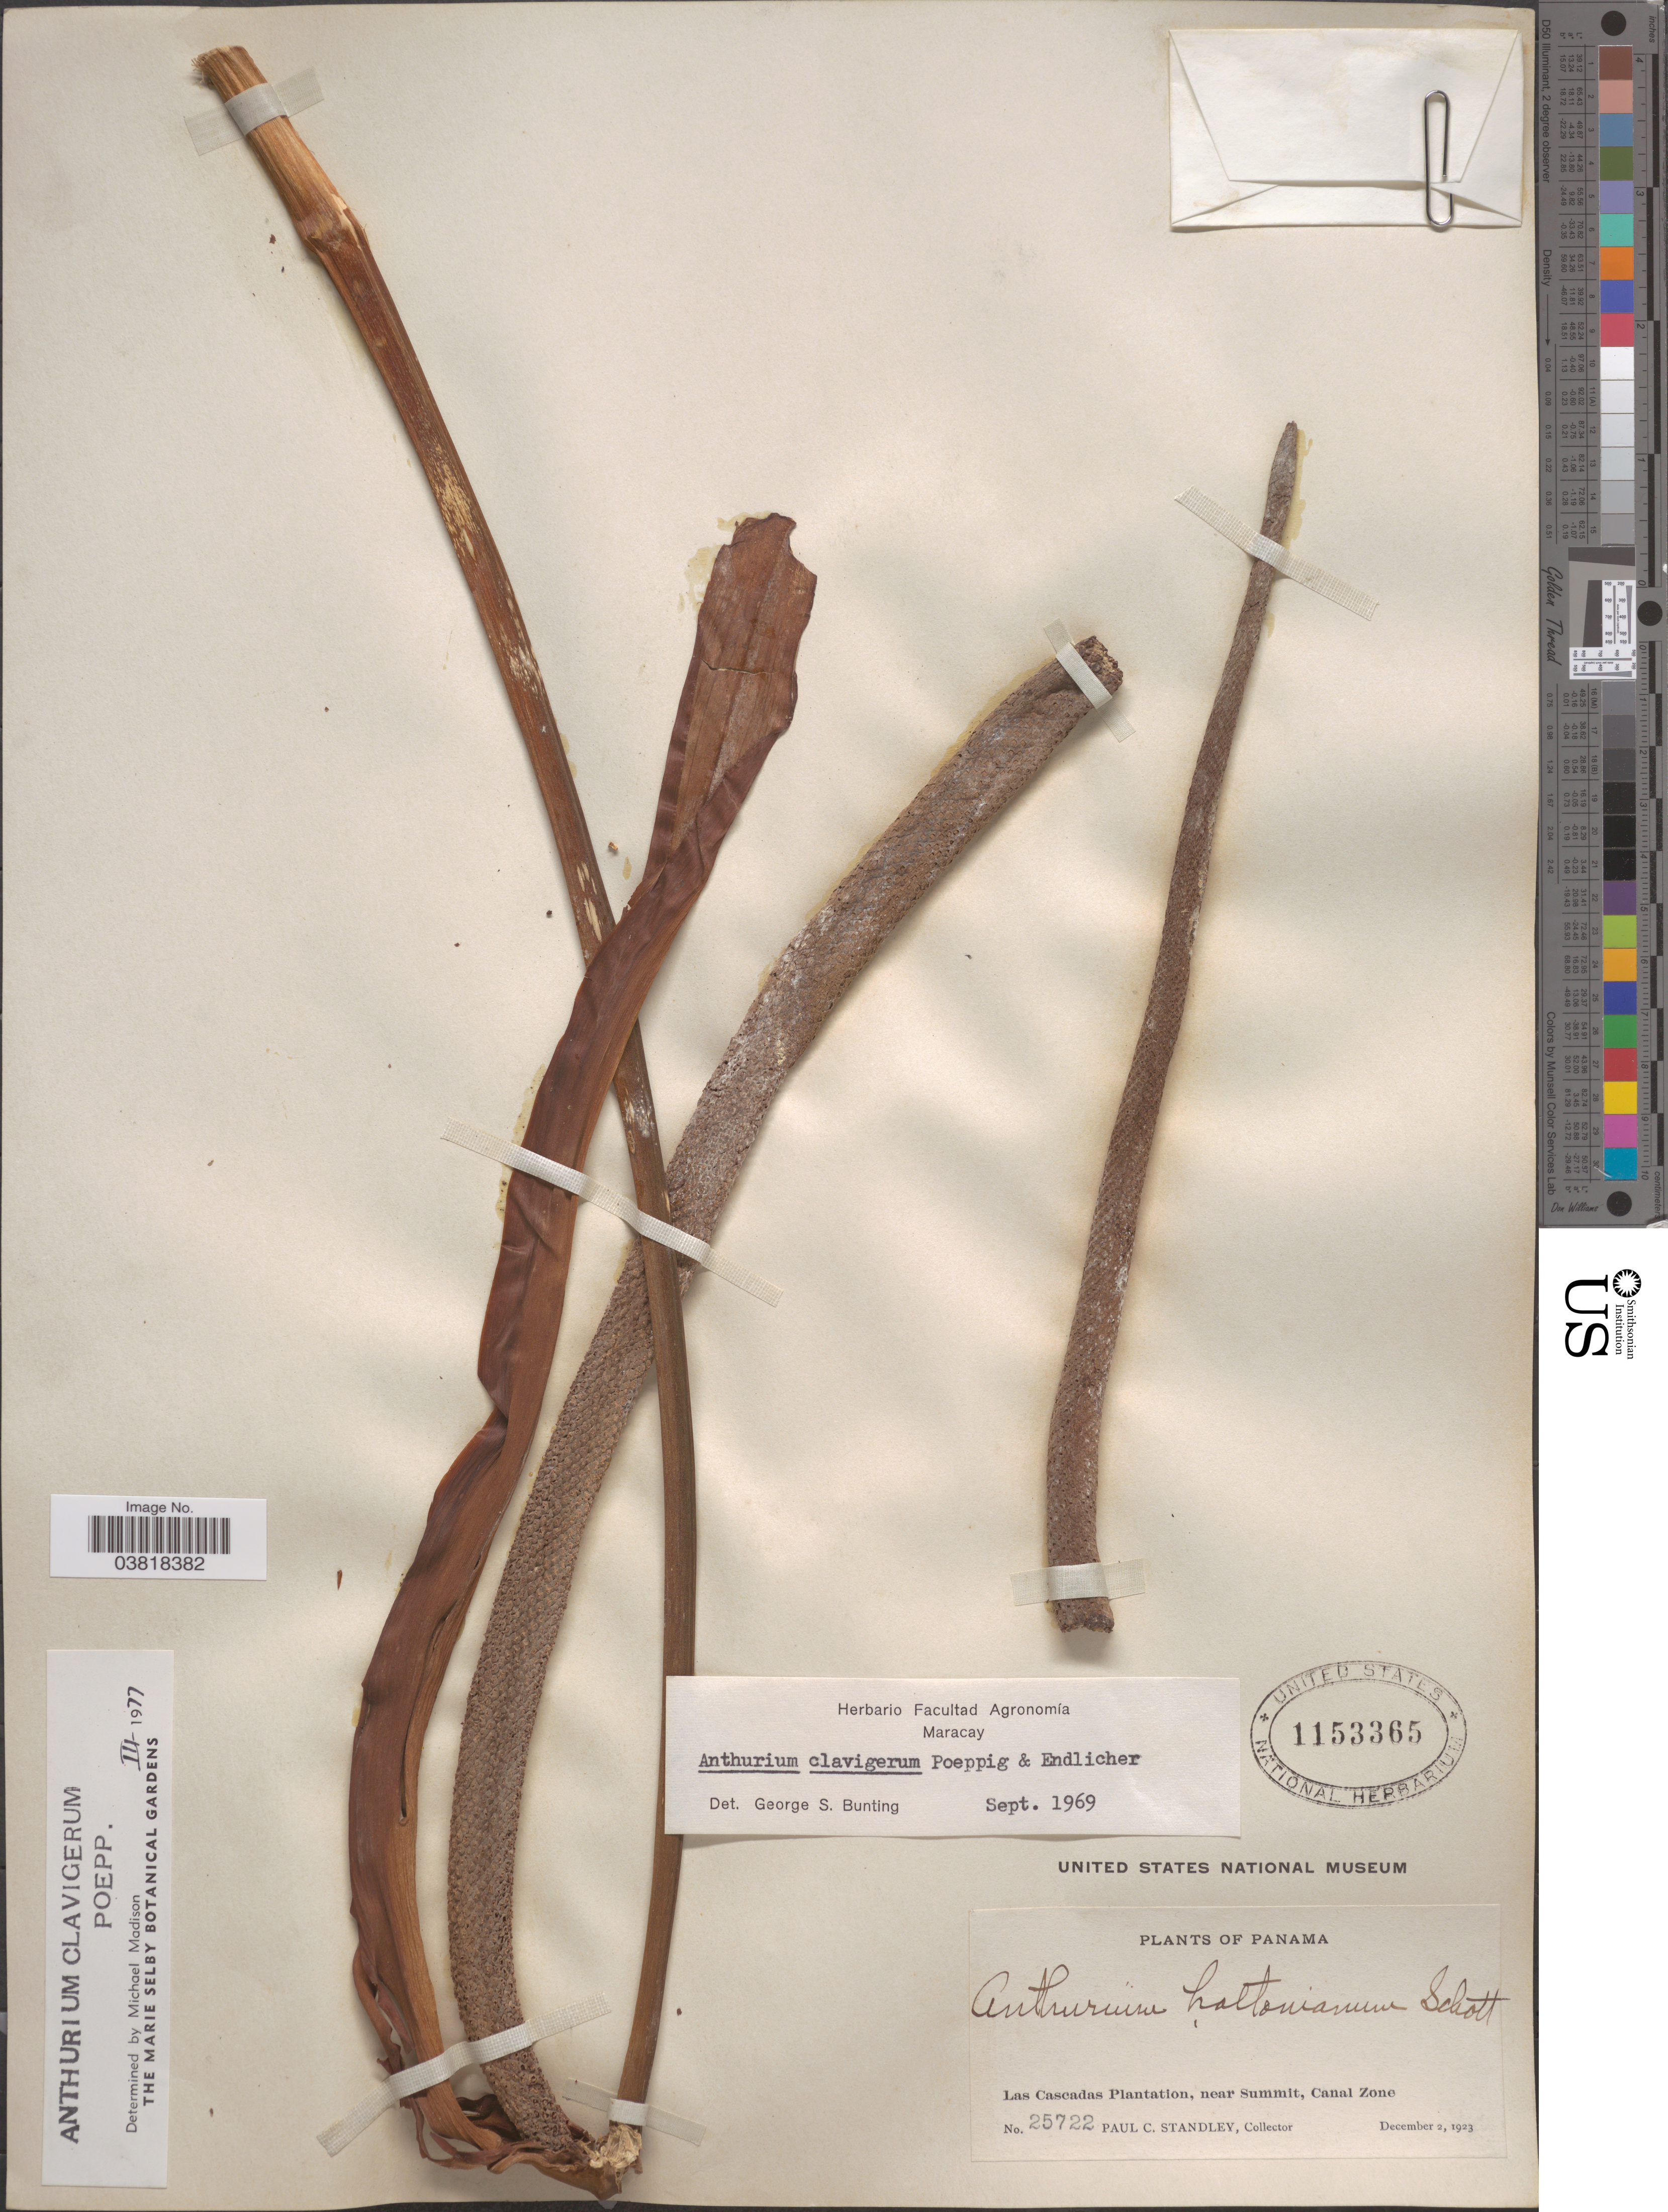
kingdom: Plantae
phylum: Tracheophyta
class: Liliopsida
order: Alismatales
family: Araceae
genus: Anthurium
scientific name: Anthurium clavigerum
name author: Poepp. & Endl.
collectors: P. C. Standley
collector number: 25722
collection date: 1923-12-02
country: Panama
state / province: Colón / Panamá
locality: Las Cascadas Plantation, near Summit, Canal Zone.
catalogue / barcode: US 1153365